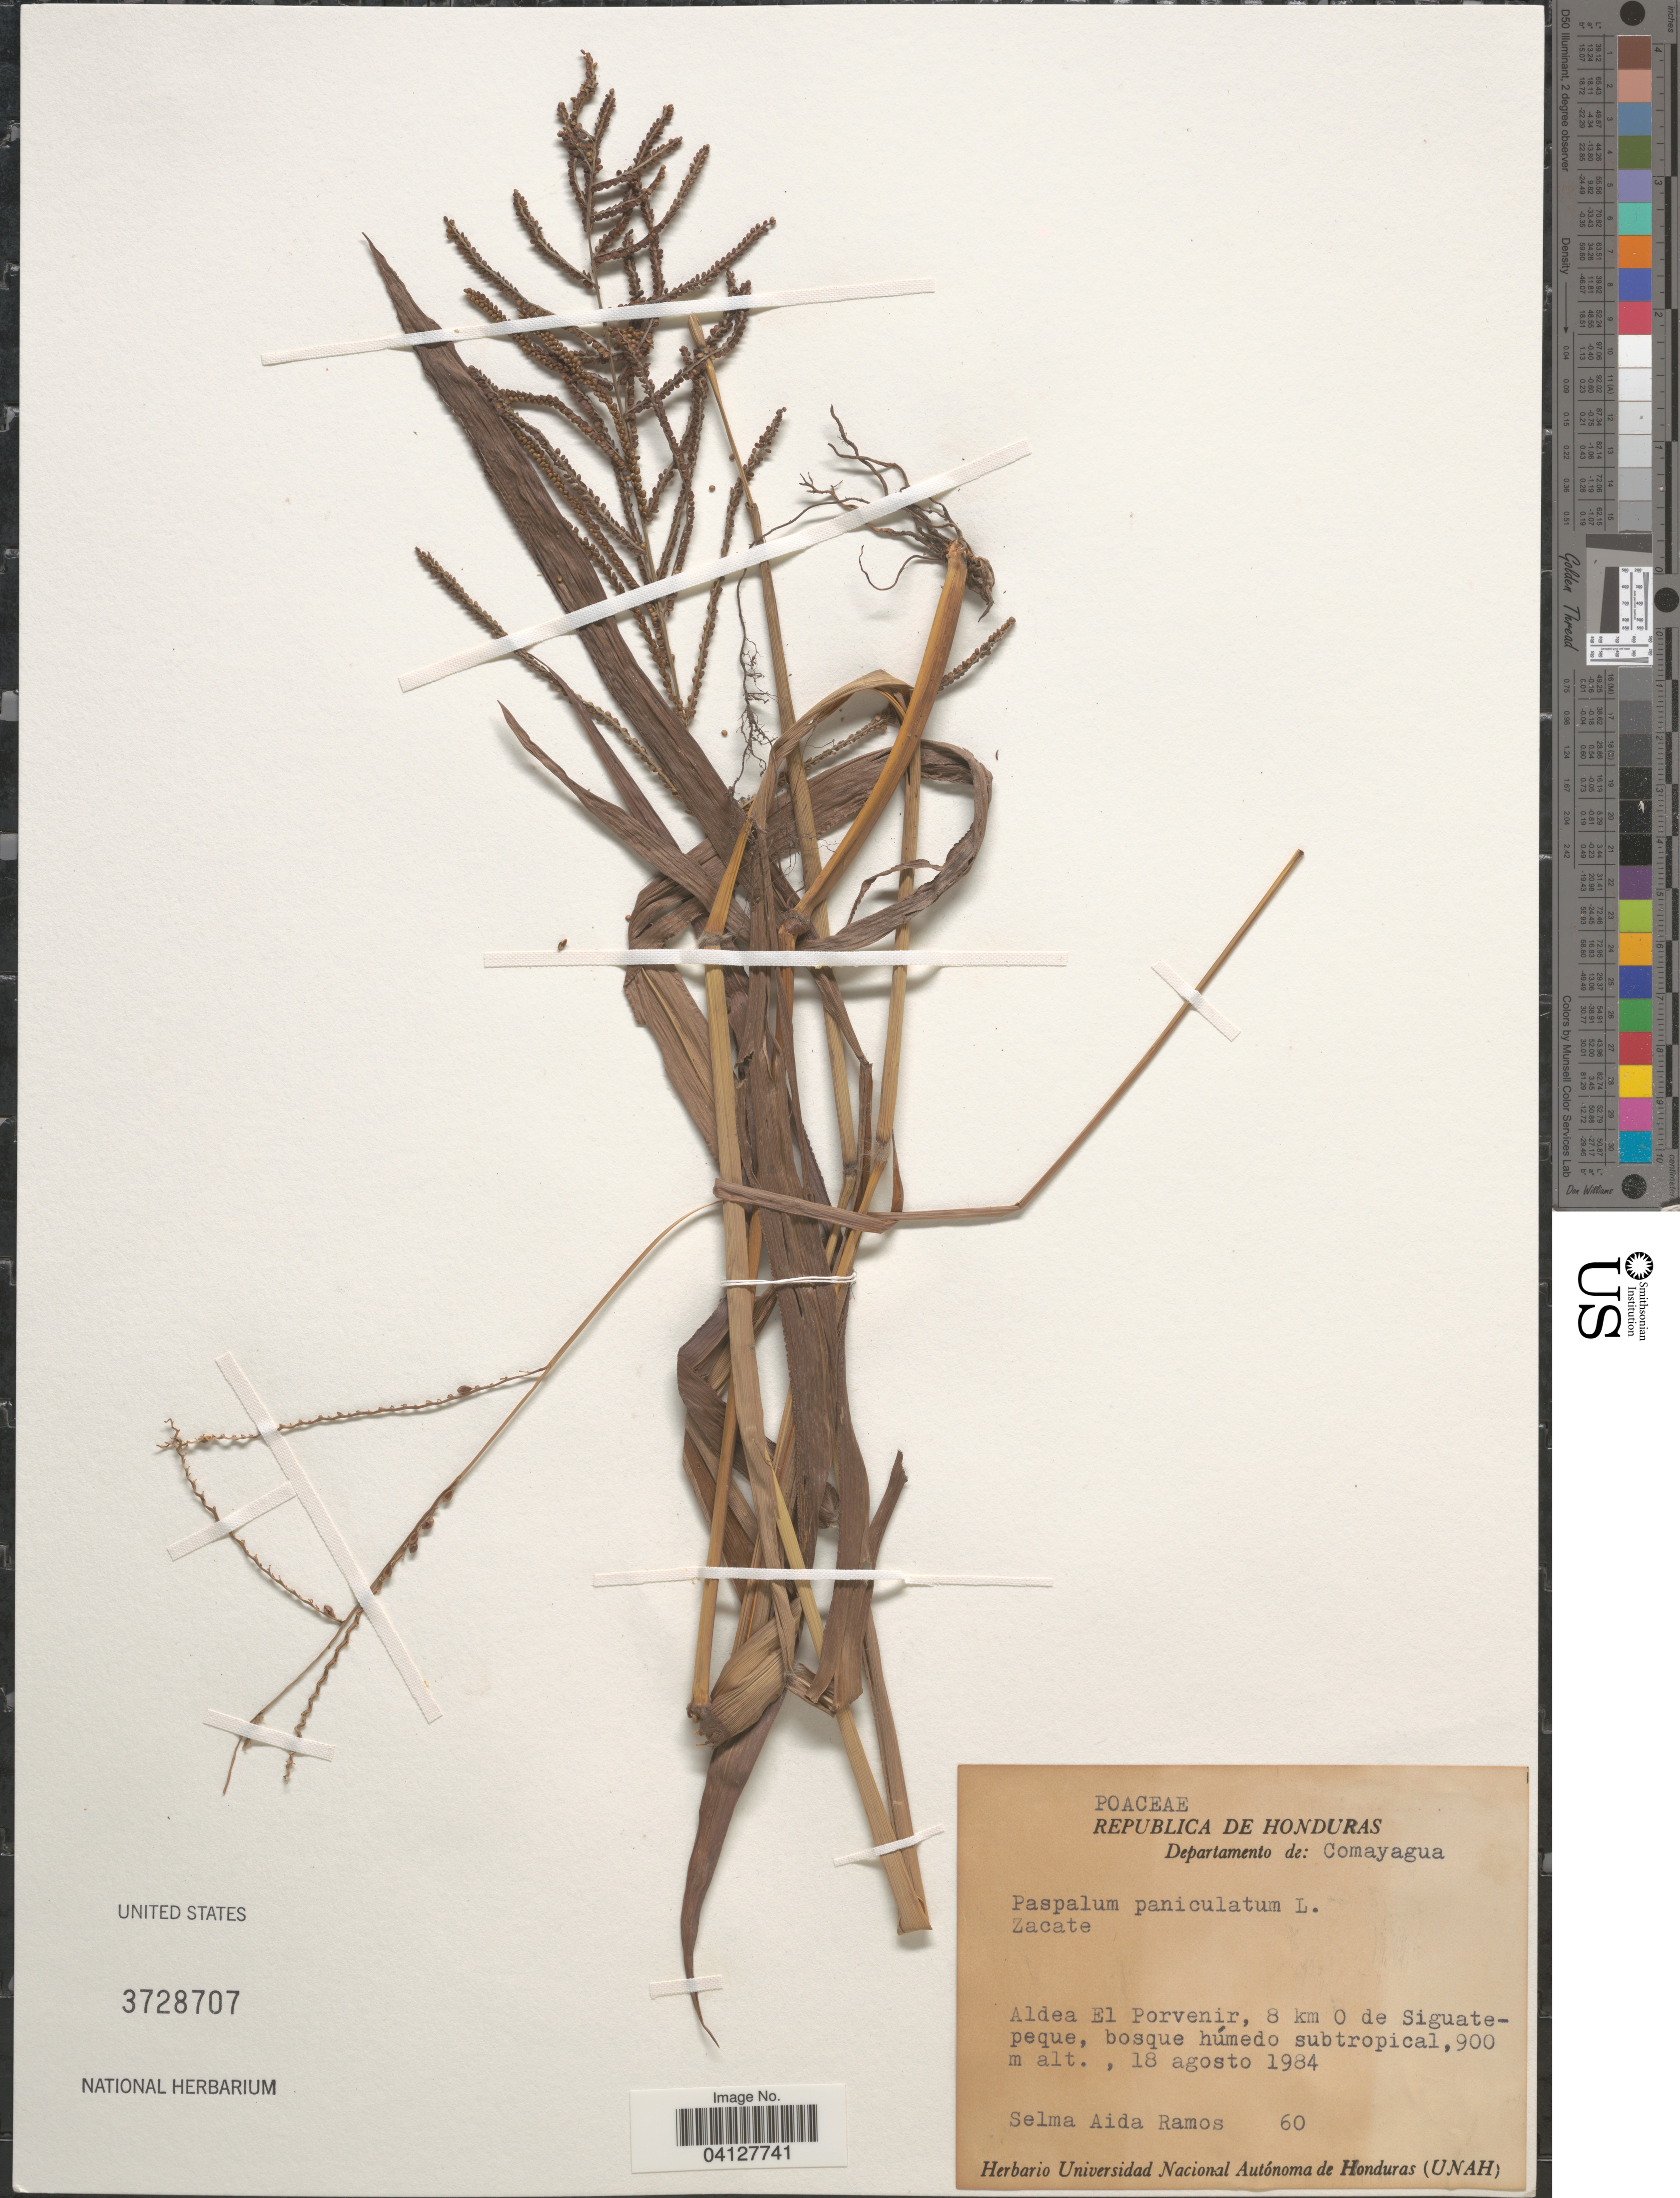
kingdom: Plantae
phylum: Tracheophyta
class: Liliopsida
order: Poales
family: Poaceae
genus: Paspalum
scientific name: Paspalum paniculatum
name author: L.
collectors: S. A. Ramos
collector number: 60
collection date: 1984-08-18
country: Honduras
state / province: Comayagua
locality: Republica de Honduras. Departamento de: Comayagua. Aldea El Porvenir, 8 km O de Siguatepeque.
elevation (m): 900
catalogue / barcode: US 3728707